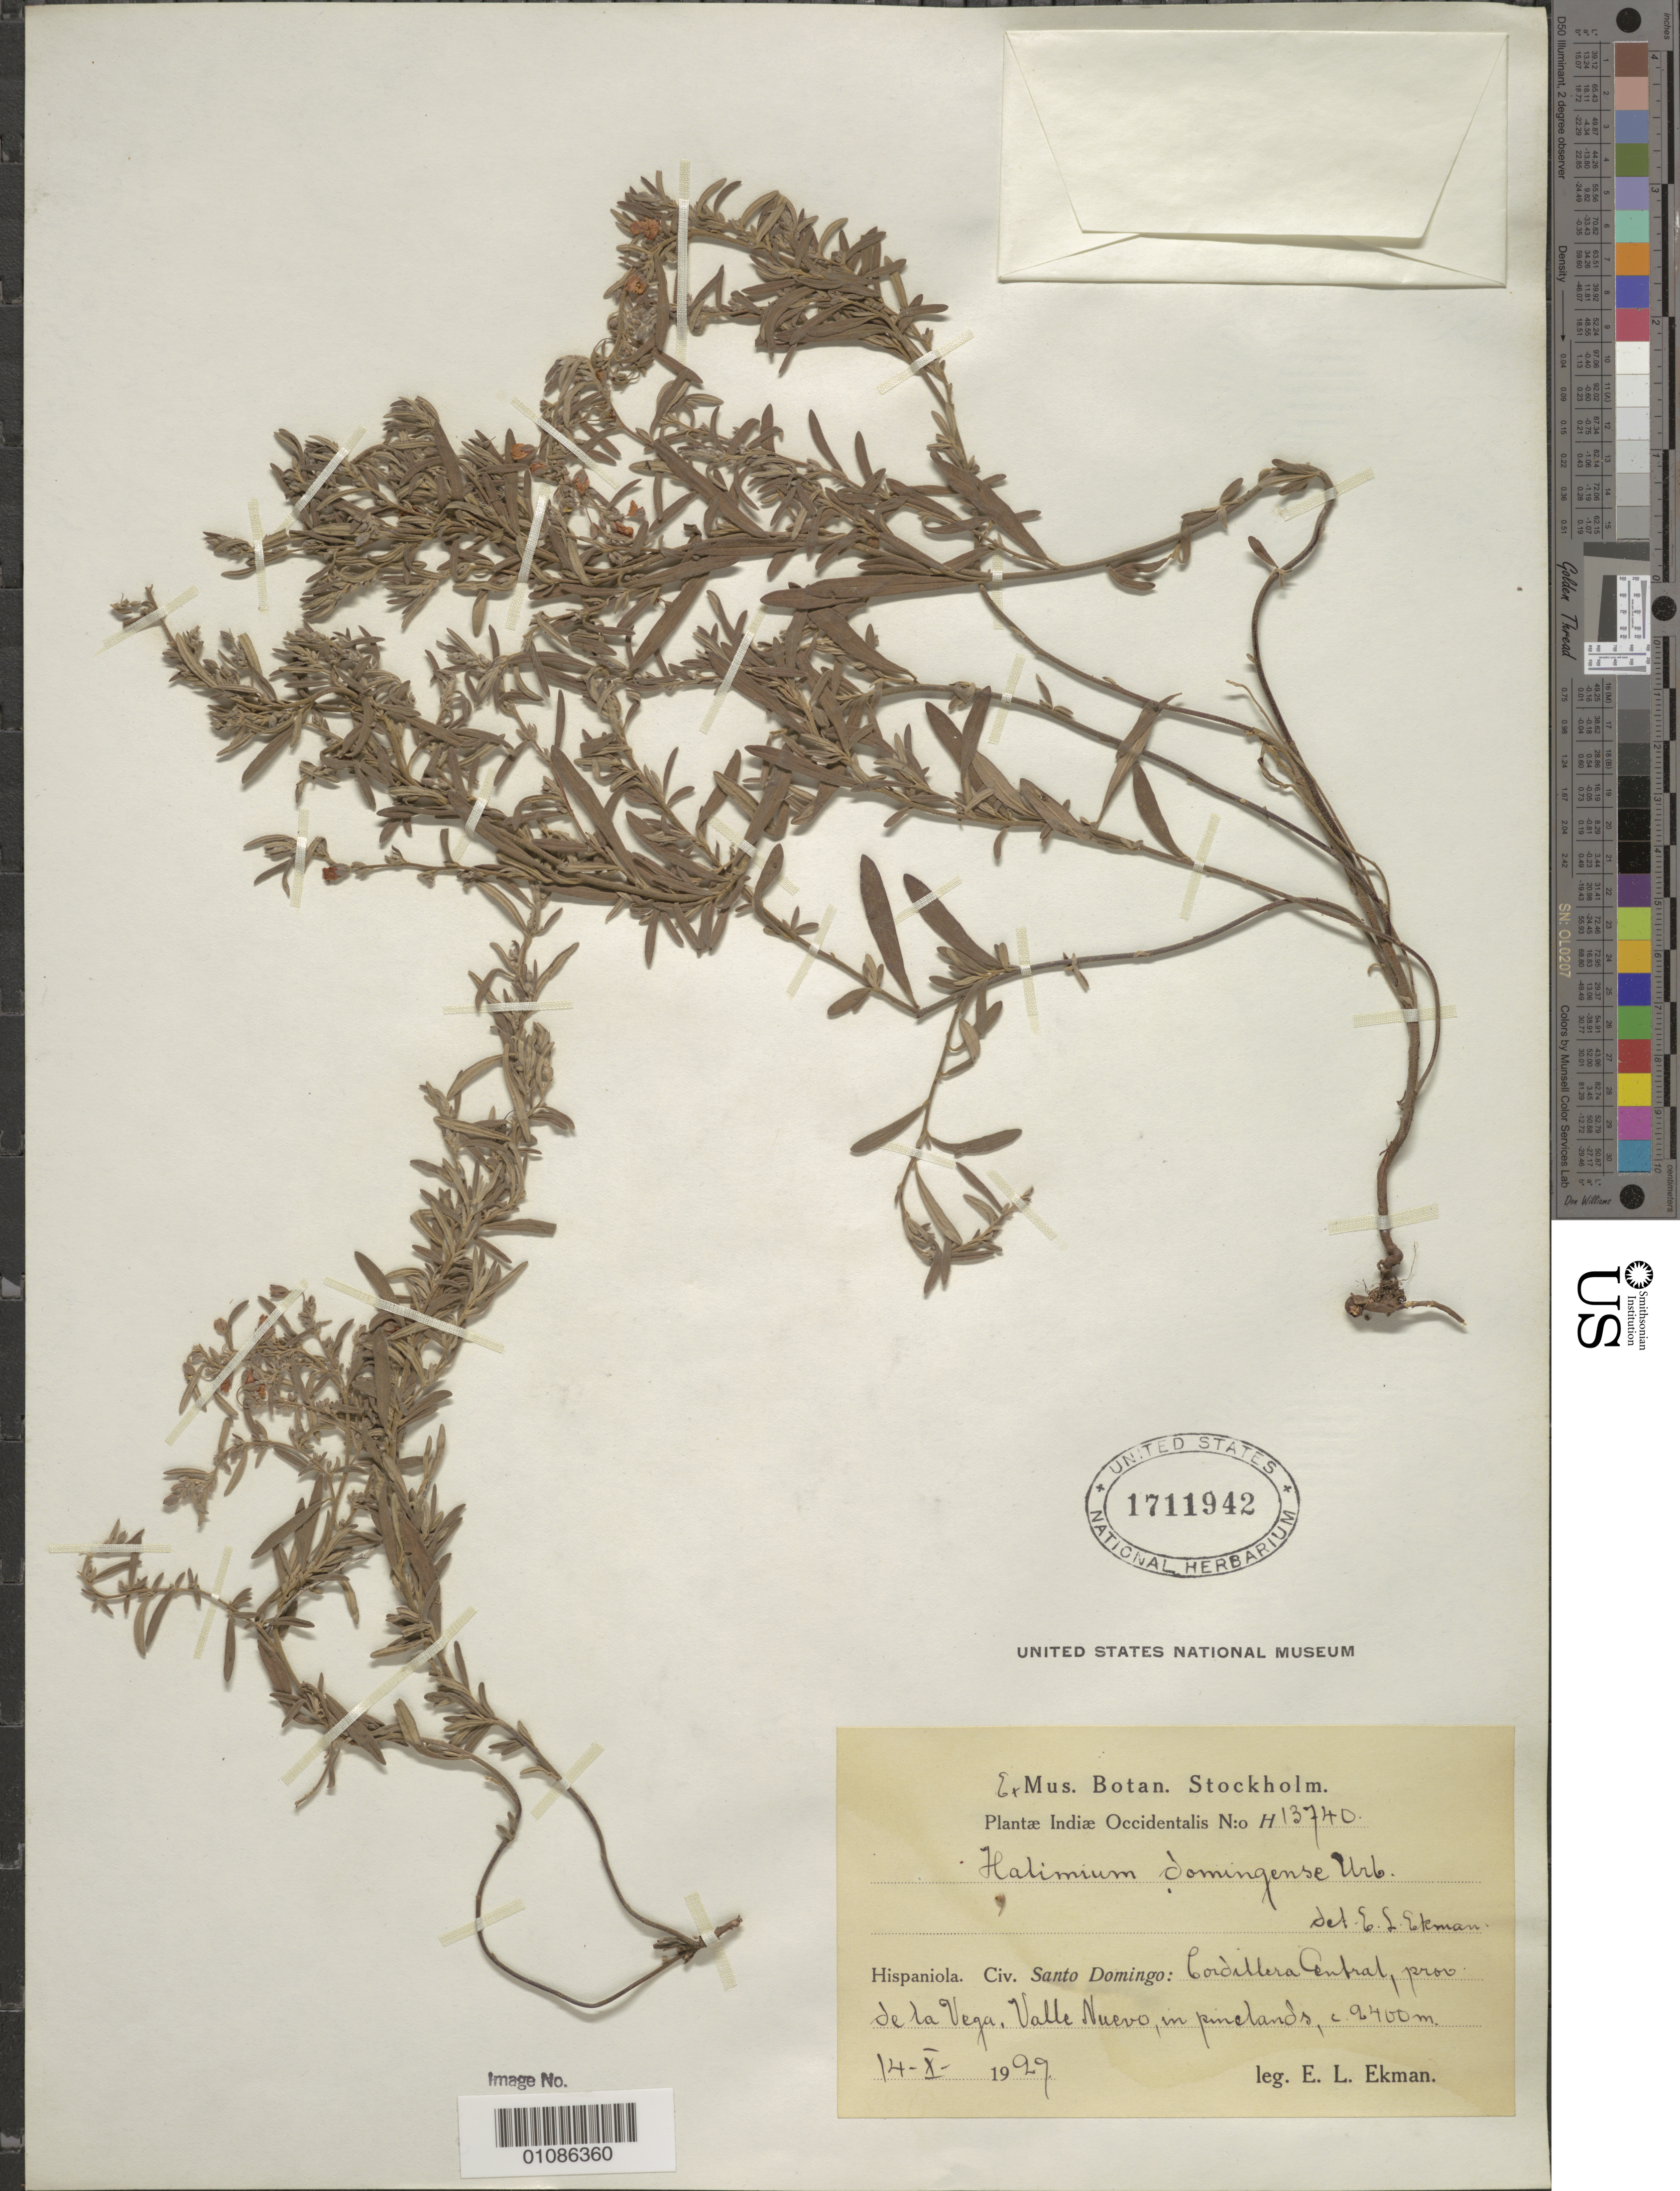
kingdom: Plantae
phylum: Tracheophyta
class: Magnoliopsida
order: Malvales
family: Cistaceae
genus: Halimium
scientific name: Halimium domingense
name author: Urb.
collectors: E. L. Ekman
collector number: H 13740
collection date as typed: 14 Sep 1999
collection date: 1999-09-14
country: Dominican Republic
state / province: Distrito Nacional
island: Hispaniola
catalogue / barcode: US 1711942